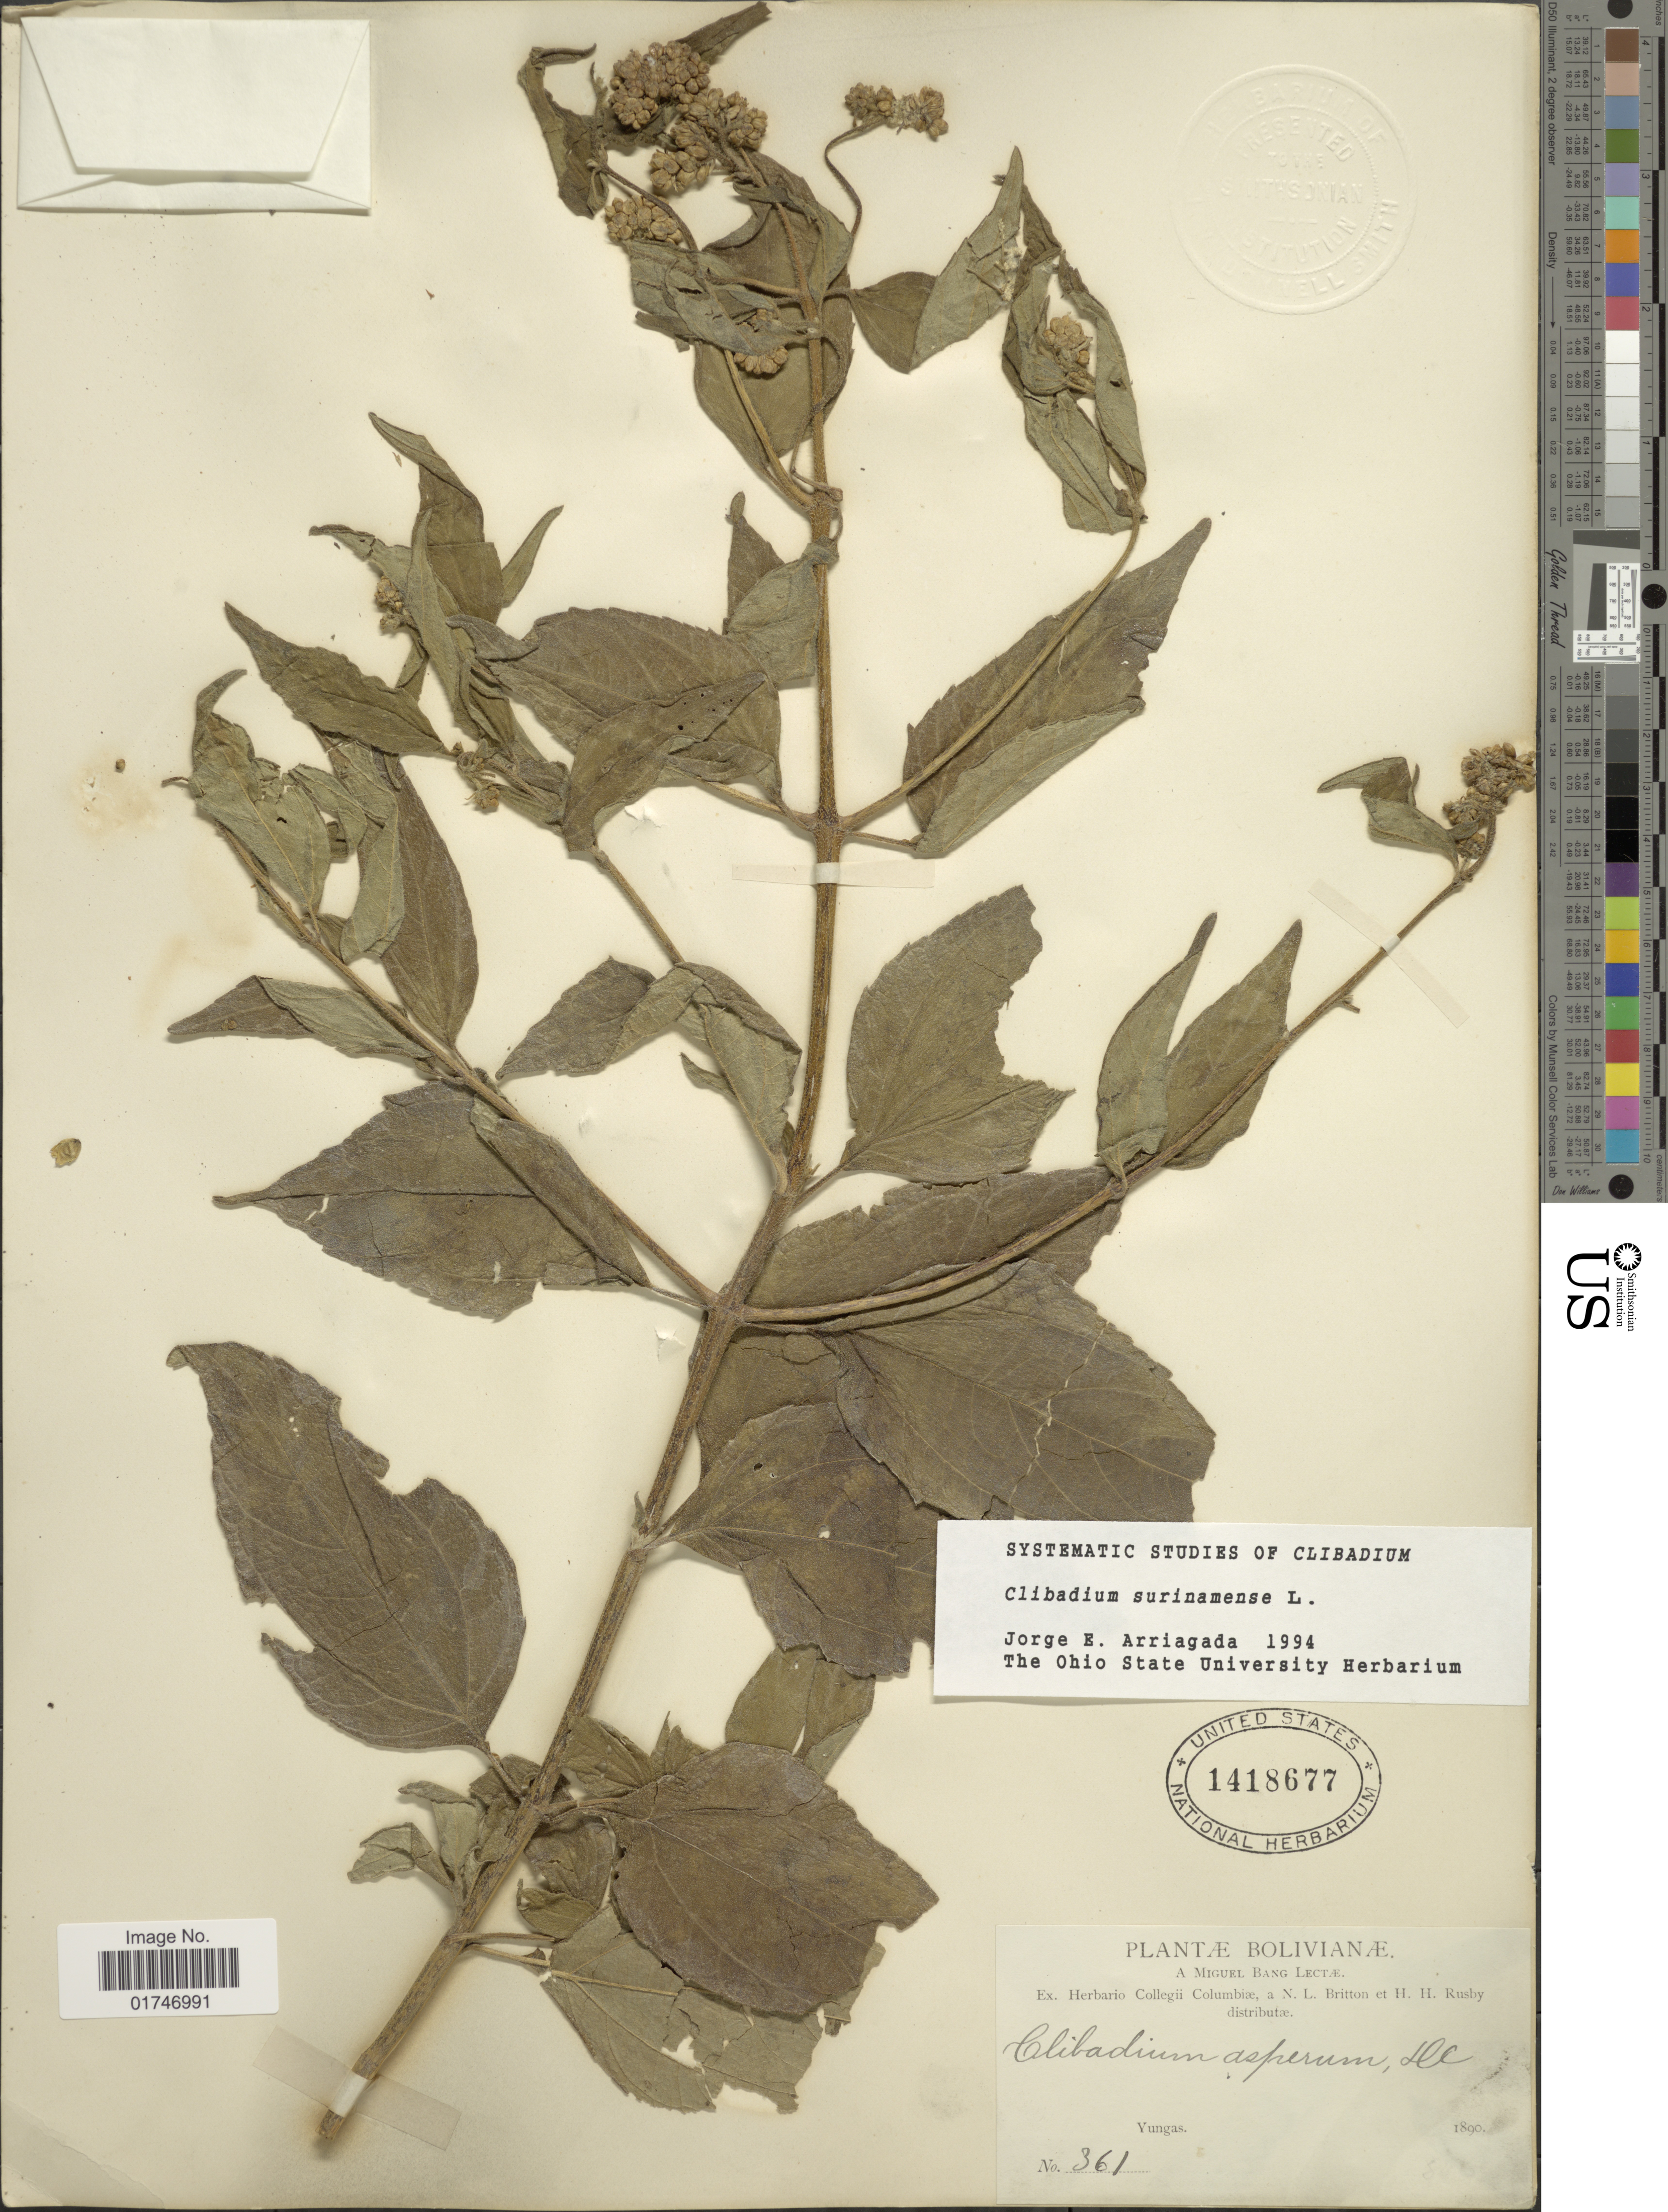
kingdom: Plantae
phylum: Tracheophyta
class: Magnoliopsida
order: Asterales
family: Asteraceae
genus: Clibadium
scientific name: Clibadium surinamense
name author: L.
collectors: M. Bang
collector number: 361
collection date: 1890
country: Bolivia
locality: Yungas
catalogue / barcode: US 1418677